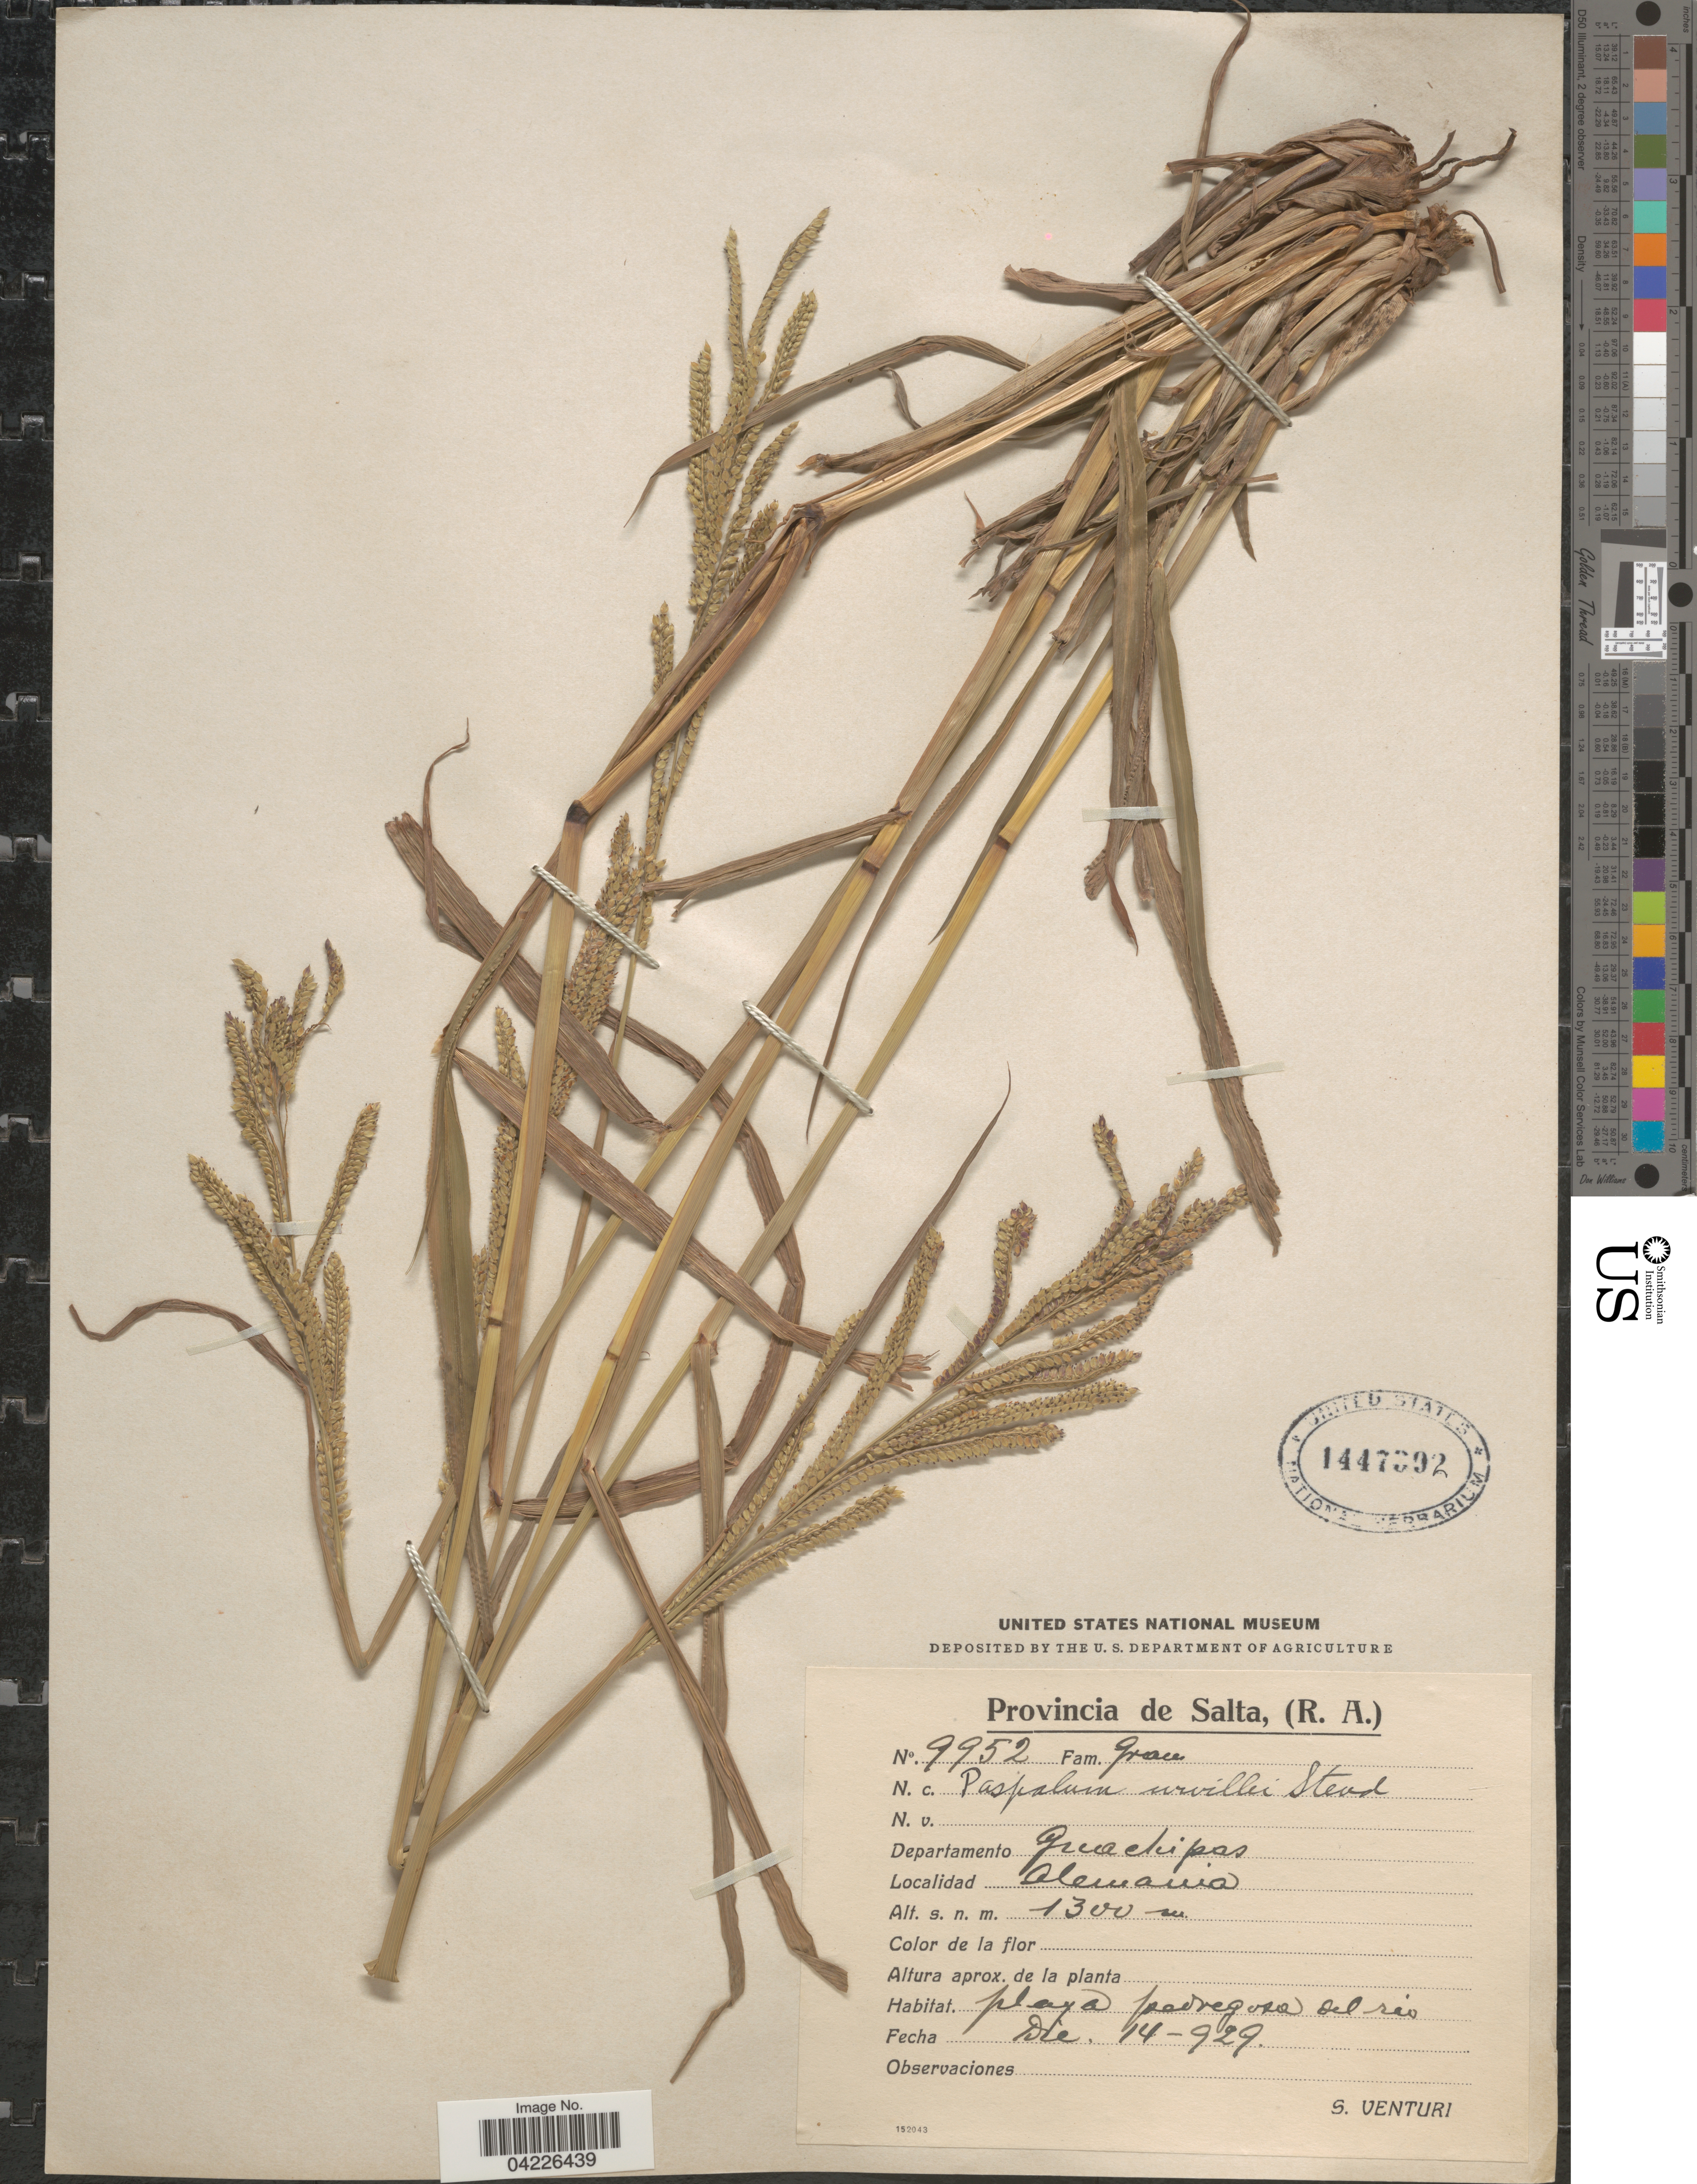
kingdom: Plantae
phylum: Tracheophyta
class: Liliopsida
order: Poales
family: Poaceae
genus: Paspalum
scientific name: Paspalum urvillei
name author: Steud.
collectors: S. Venturi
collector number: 9952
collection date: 1929-12-14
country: Argentina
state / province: Salta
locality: Departamento Guachipas. Alemania.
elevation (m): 1300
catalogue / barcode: US 1447092